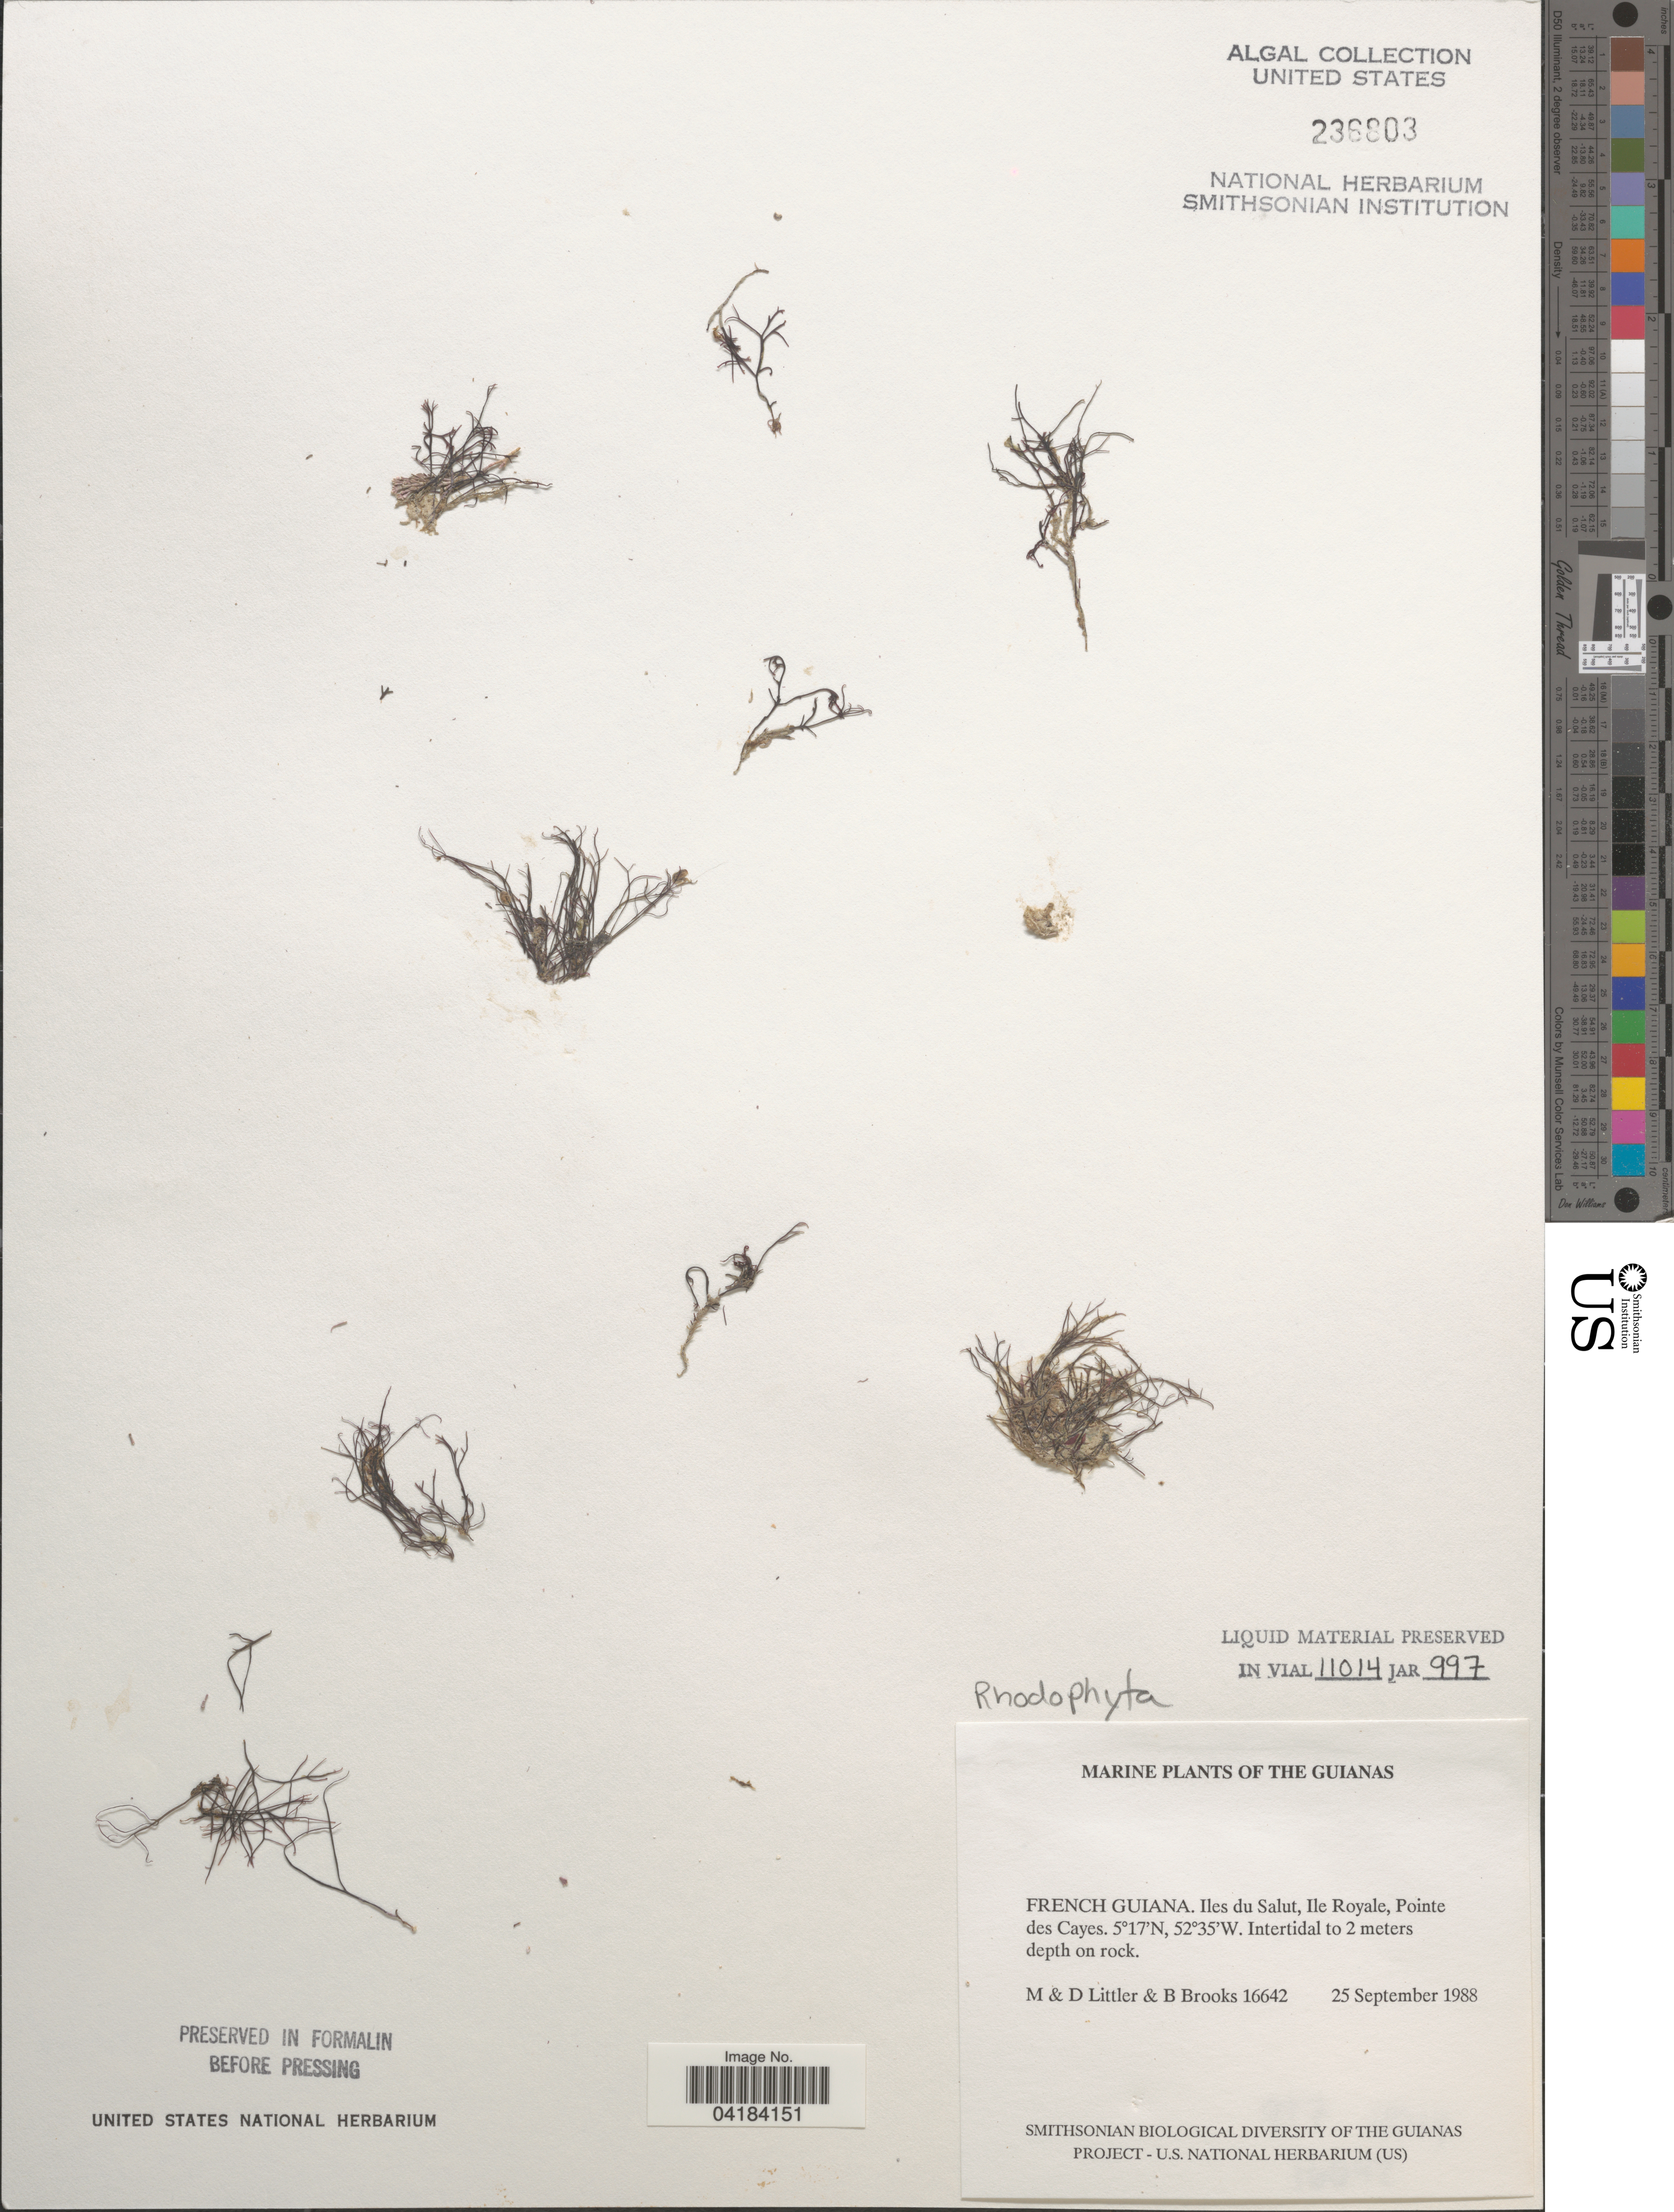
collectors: M. Littler, D. S. Littler & B. Brooks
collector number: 16642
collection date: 1988-09-25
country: French Guiana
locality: The Guianas. Iles du Salut, Ile Royale, Pointe des Cayes.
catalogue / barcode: US 236803